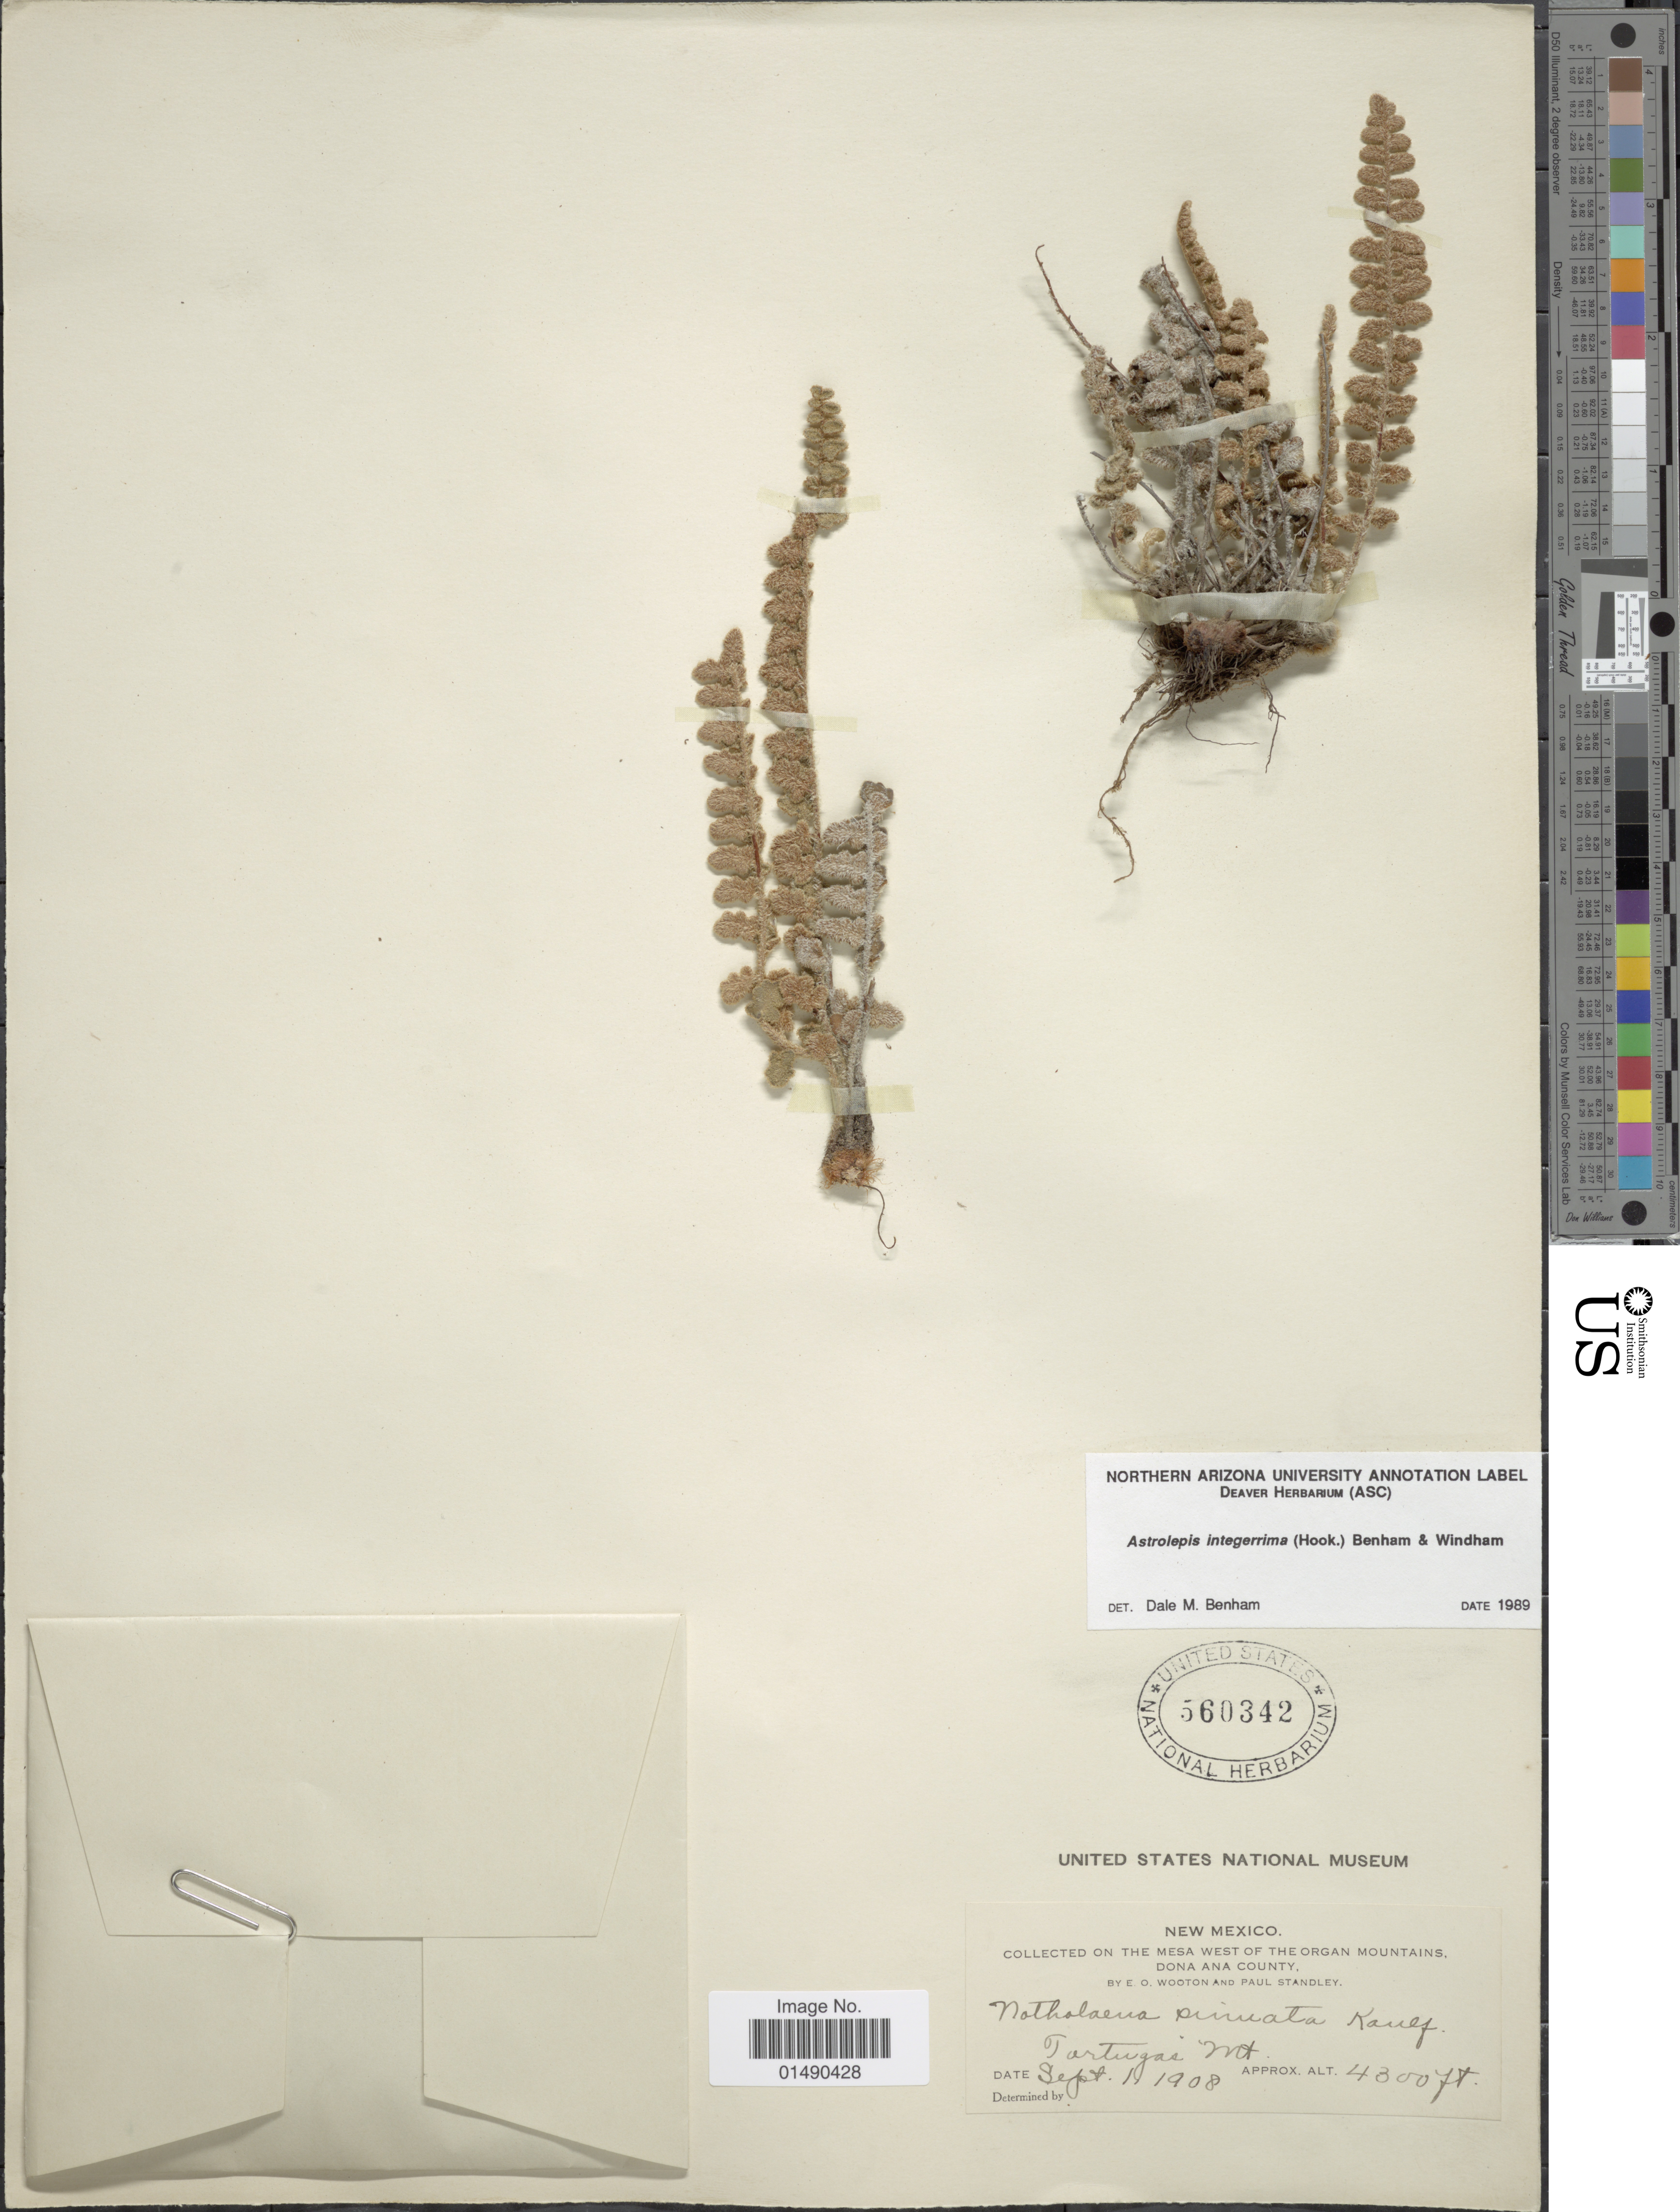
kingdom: Plantae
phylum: Tracheophyta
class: Polypodiopsida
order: Polypodiales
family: Pteridaceae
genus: Astrolepis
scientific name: Astrolepis integerrima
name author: (Hook.) D.M. Benham & Windham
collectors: E. O. Wooton & P. C. Standley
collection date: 1908-09-01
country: United States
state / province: New Mexico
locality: On the Mesa West of the Organ Mountains, Dona Ana County, Tortungas Mt.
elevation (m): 1311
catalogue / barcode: US 560342